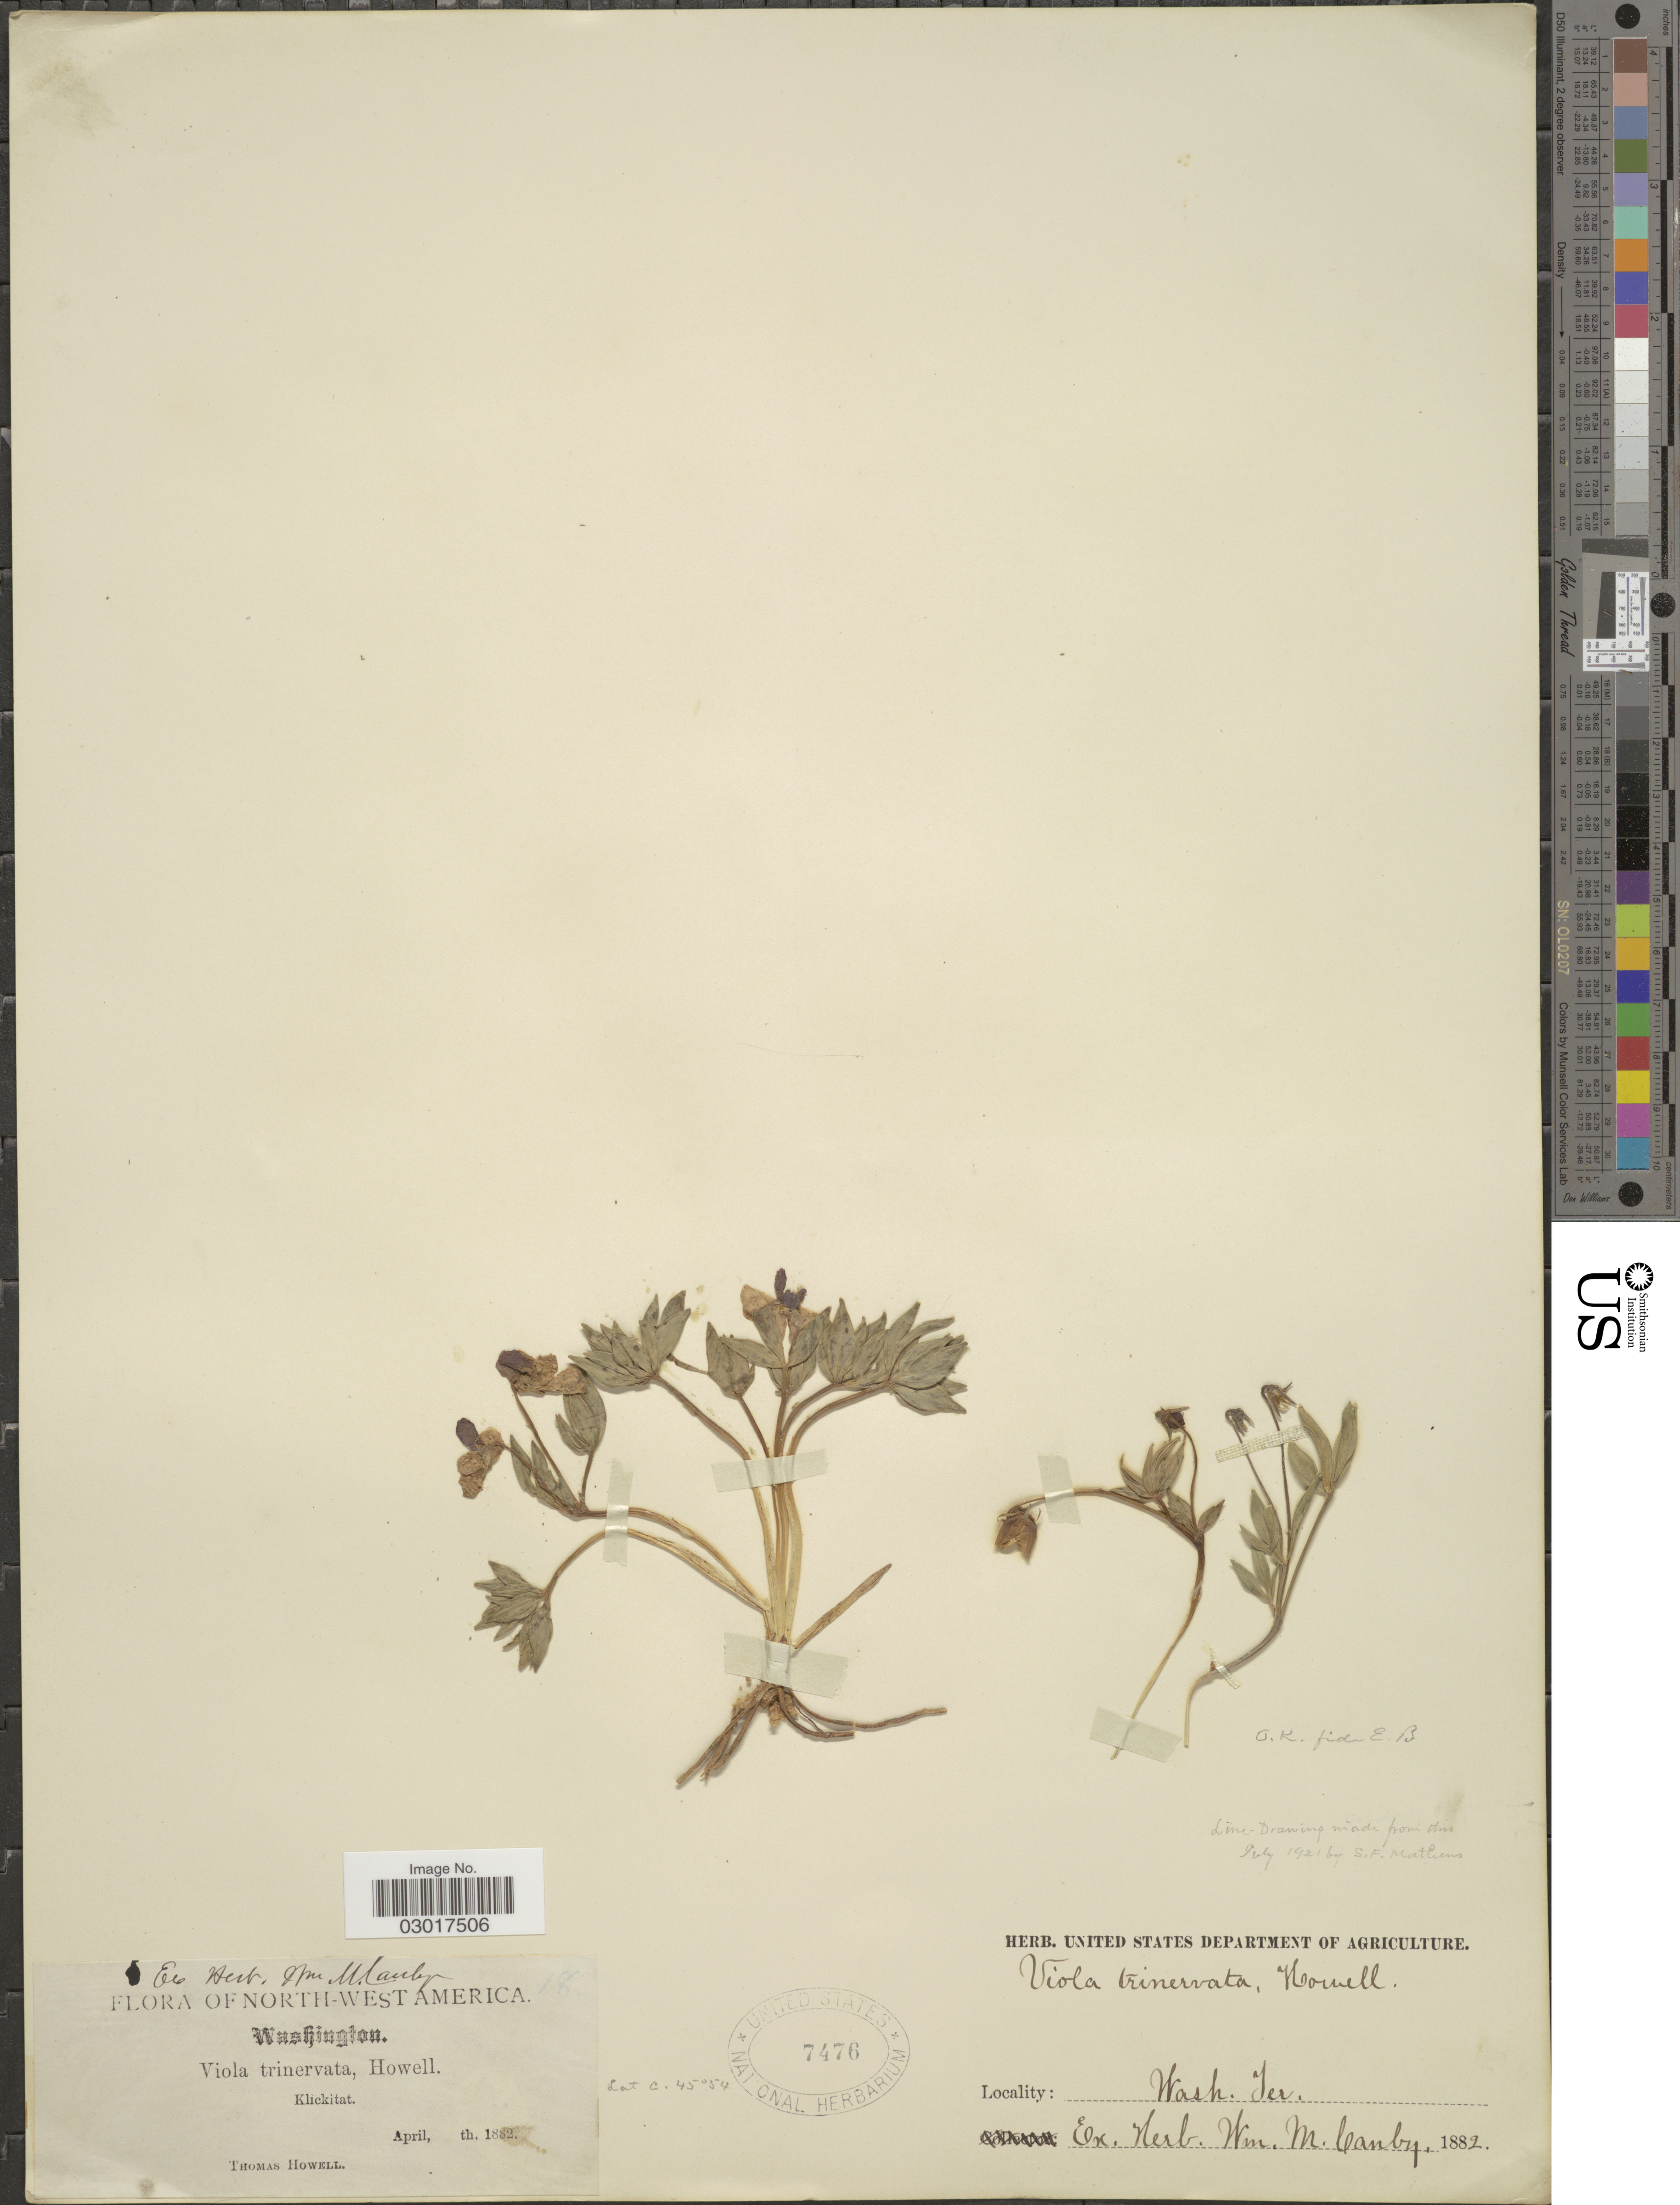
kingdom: Plantae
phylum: Tracheophyta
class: Magnoliopsida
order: Malpighiales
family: Violaceae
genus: Viola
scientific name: Viola trinervata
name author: (J.T. Howell) J.T. Howell ex A. Gray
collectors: T. Howell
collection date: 1882-04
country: United States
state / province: Washington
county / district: Klickitat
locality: North-West America. Klickitat.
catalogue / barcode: US 7476